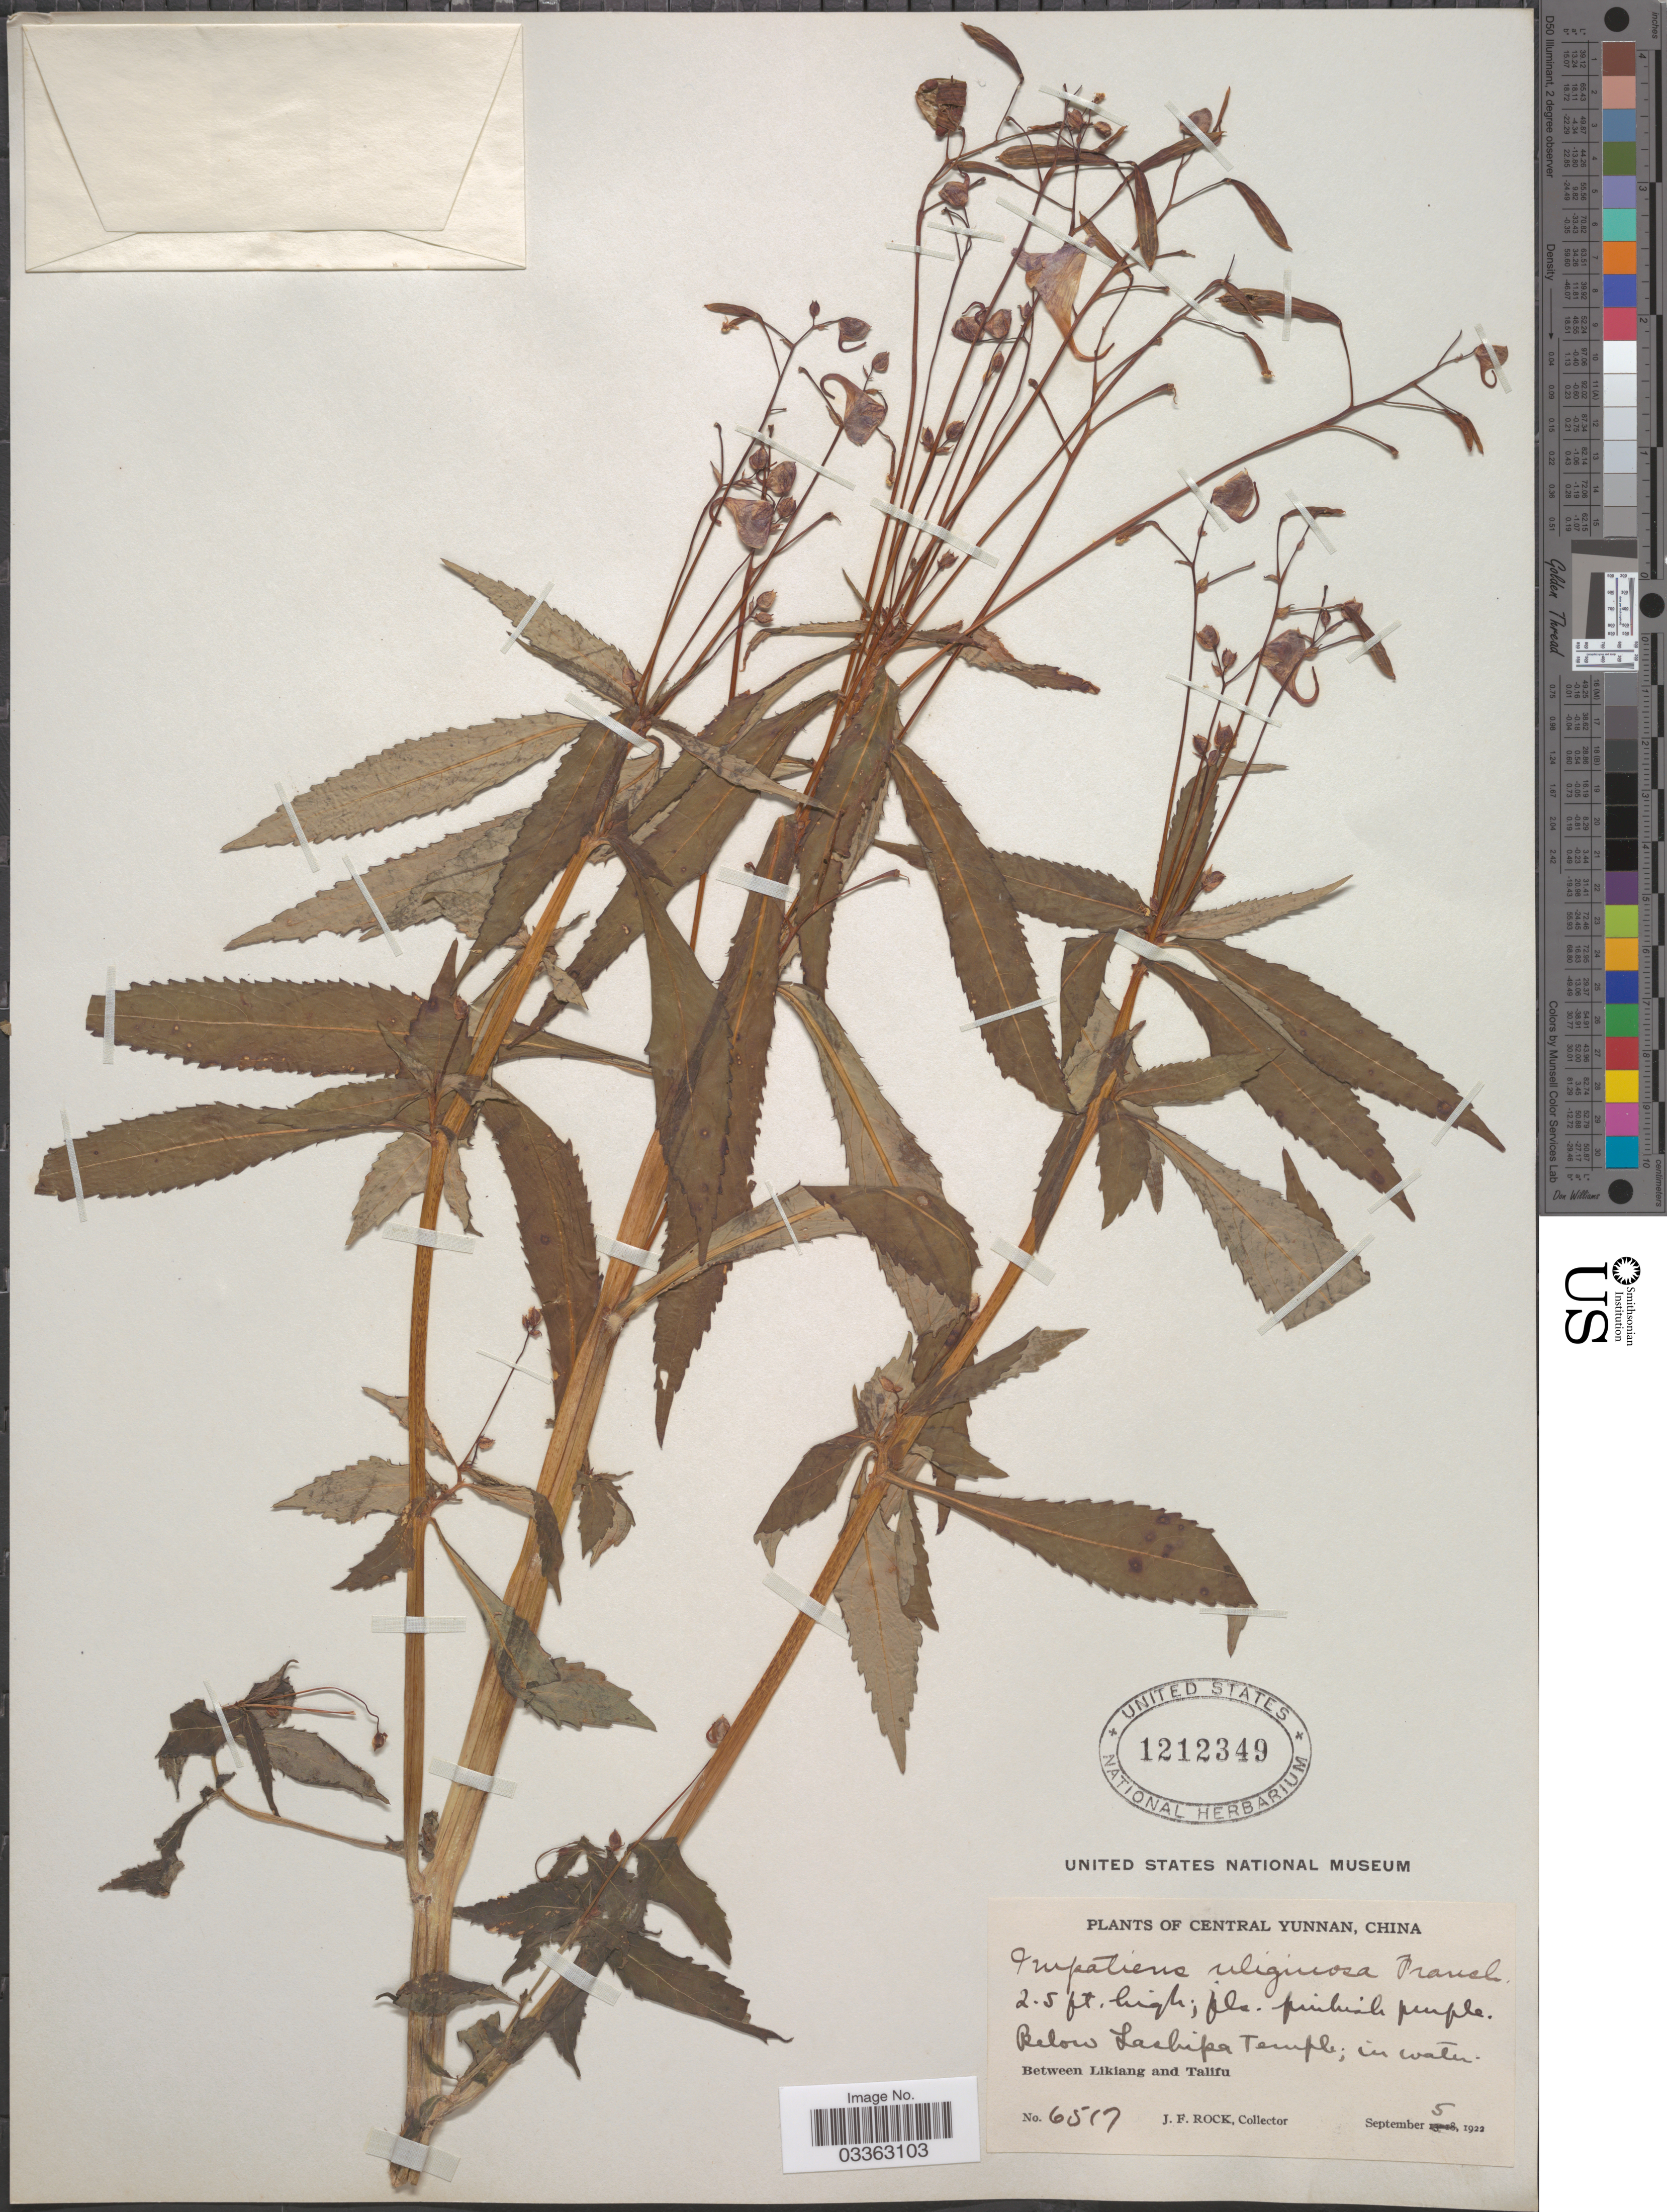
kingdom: Plantae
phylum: Tracheophyta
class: Magnoliopsida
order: Ericales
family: Balsaminaceae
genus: Impatiens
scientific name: Impatiens uliginosa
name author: Franch.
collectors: J. Rock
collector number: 6517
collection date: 1922-09-05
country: China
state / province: Yunnan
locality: Central Yunnan, Below Lashipa Temple, Between Likiang and Talifu.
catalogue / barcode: US 1212349